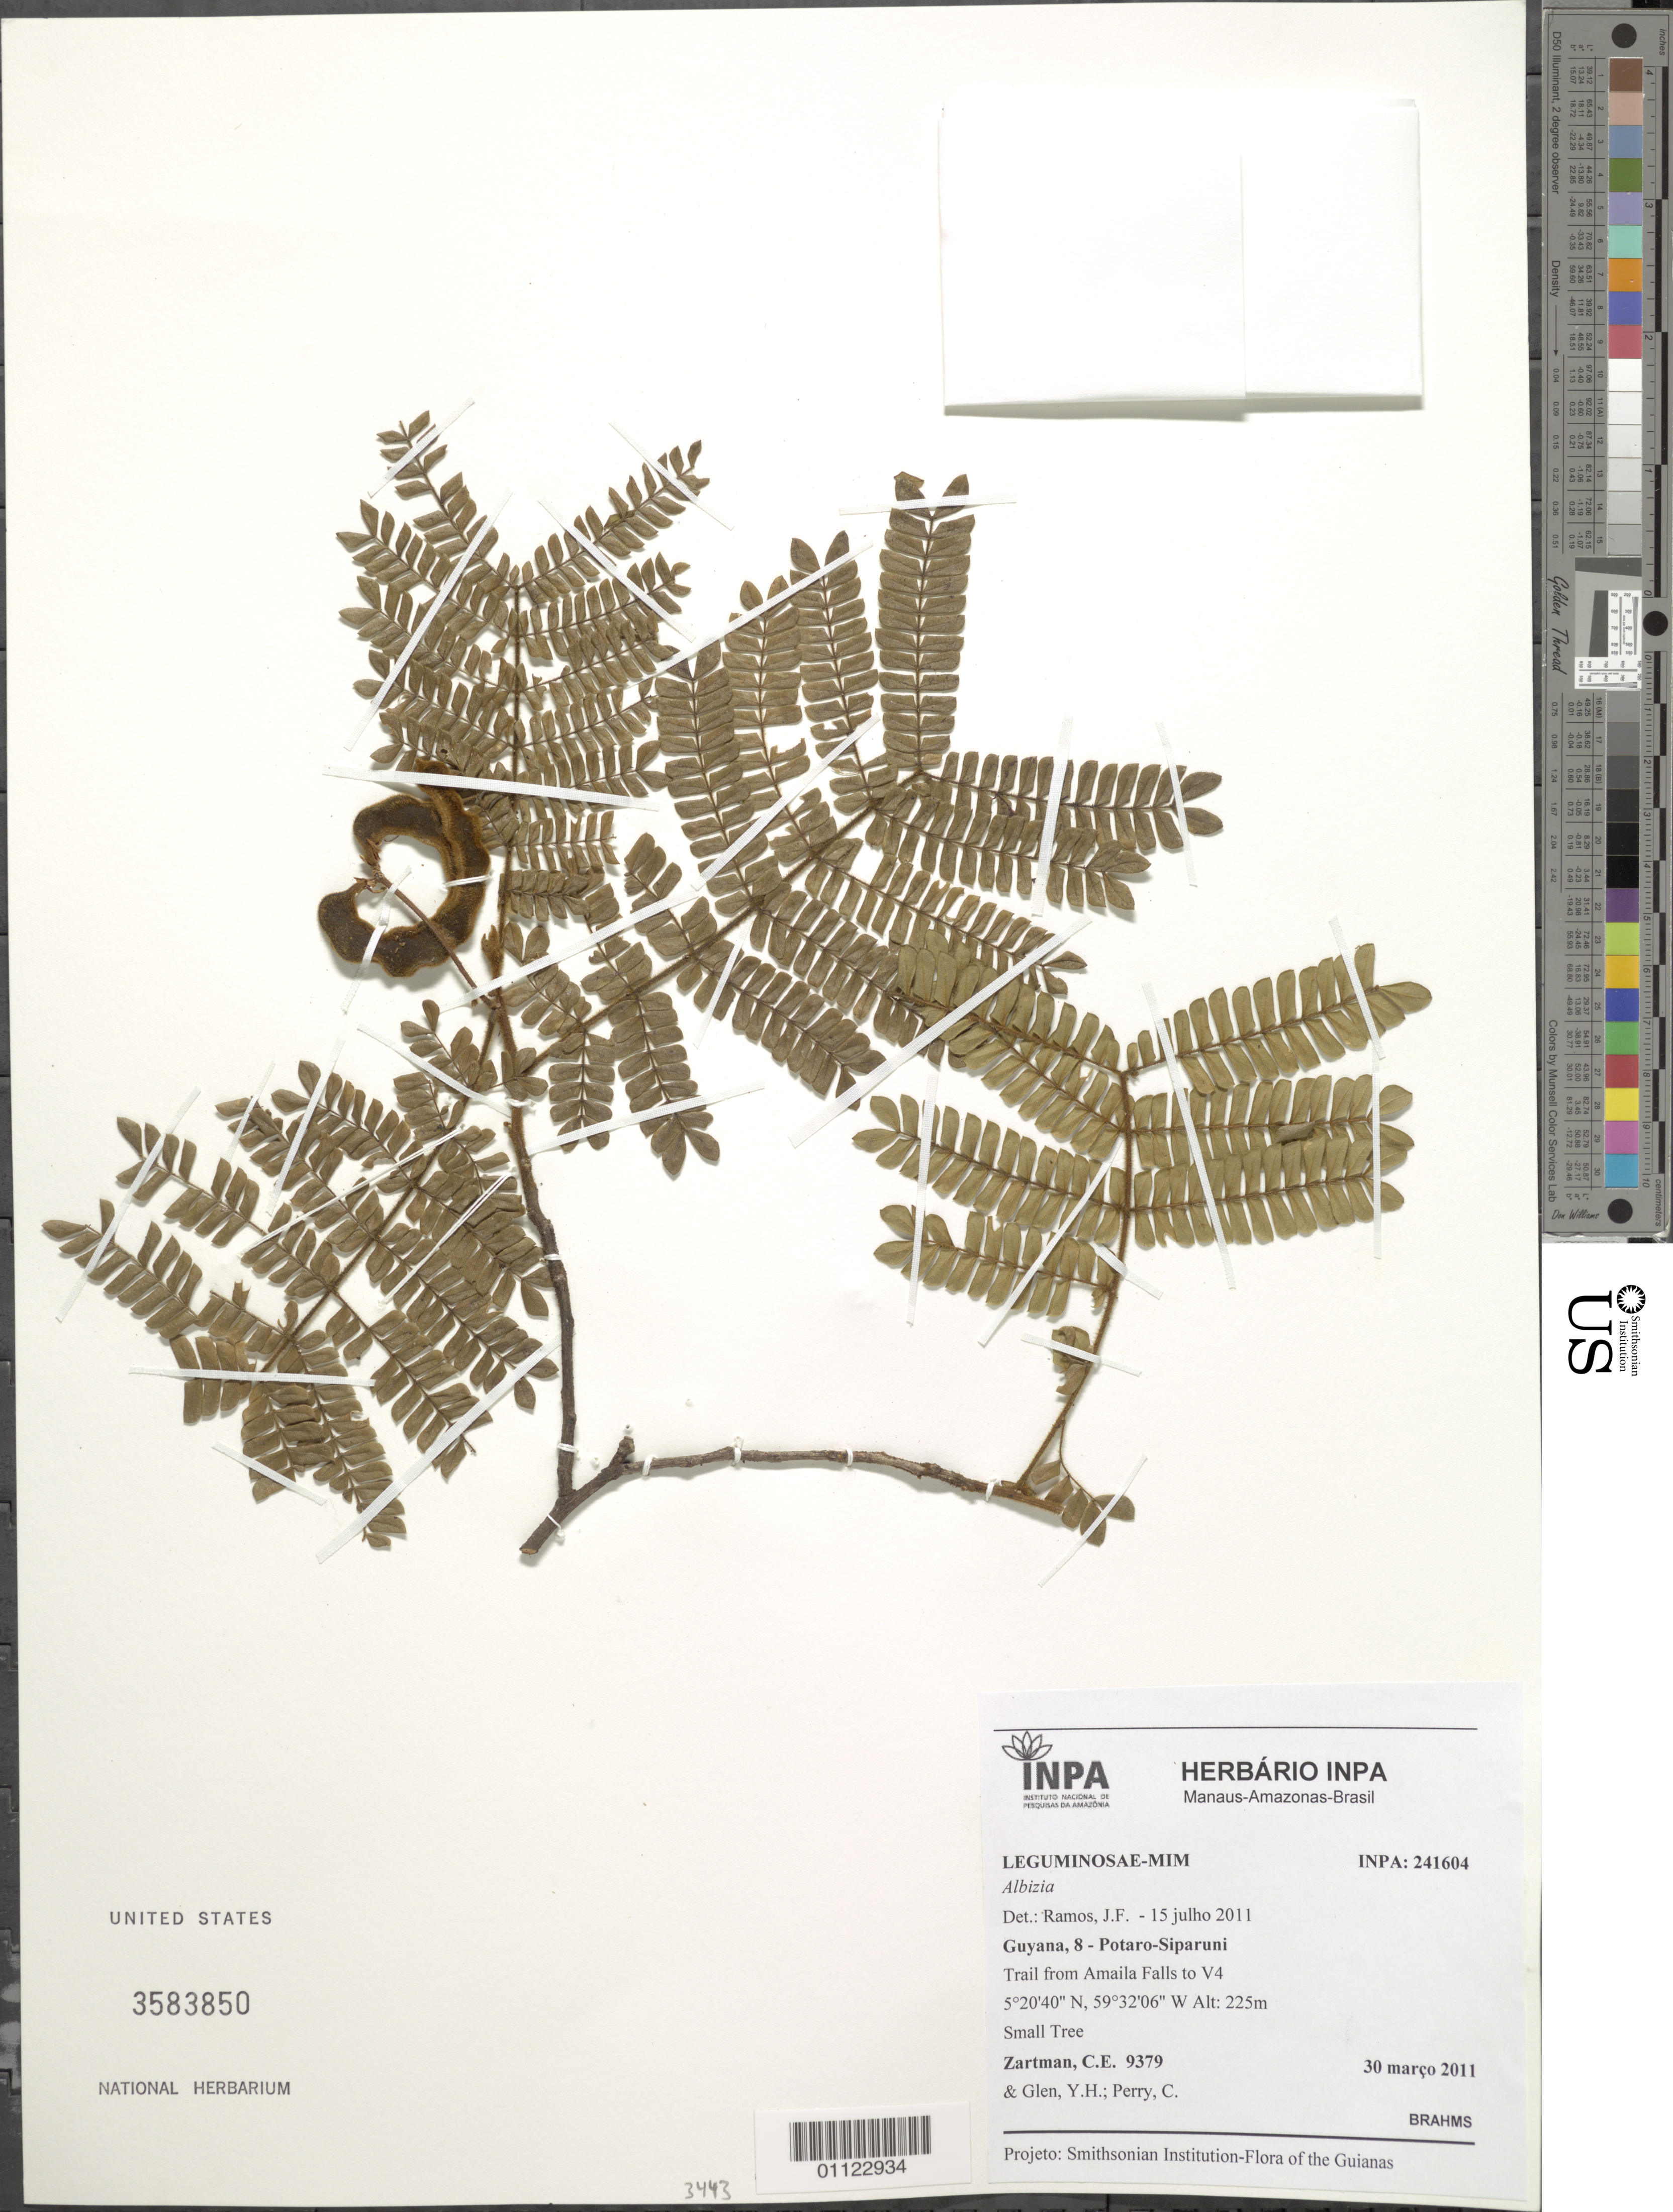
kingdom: Plantae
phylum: Tracheophyta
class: Magnoliopsida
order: Fabales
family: Fabaceae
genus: Abarema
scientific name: Abarema sp.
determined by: Koenen, Erik J. M.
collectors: C. Zartman, Y. Glen & C. Perry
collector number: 9379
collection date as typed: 30-Mar-11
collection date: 1911-03-30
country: Guyana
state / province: Potaro-Siparuni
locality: Amaila Falls to V4 trail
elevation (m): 225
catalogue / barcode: US 3583850